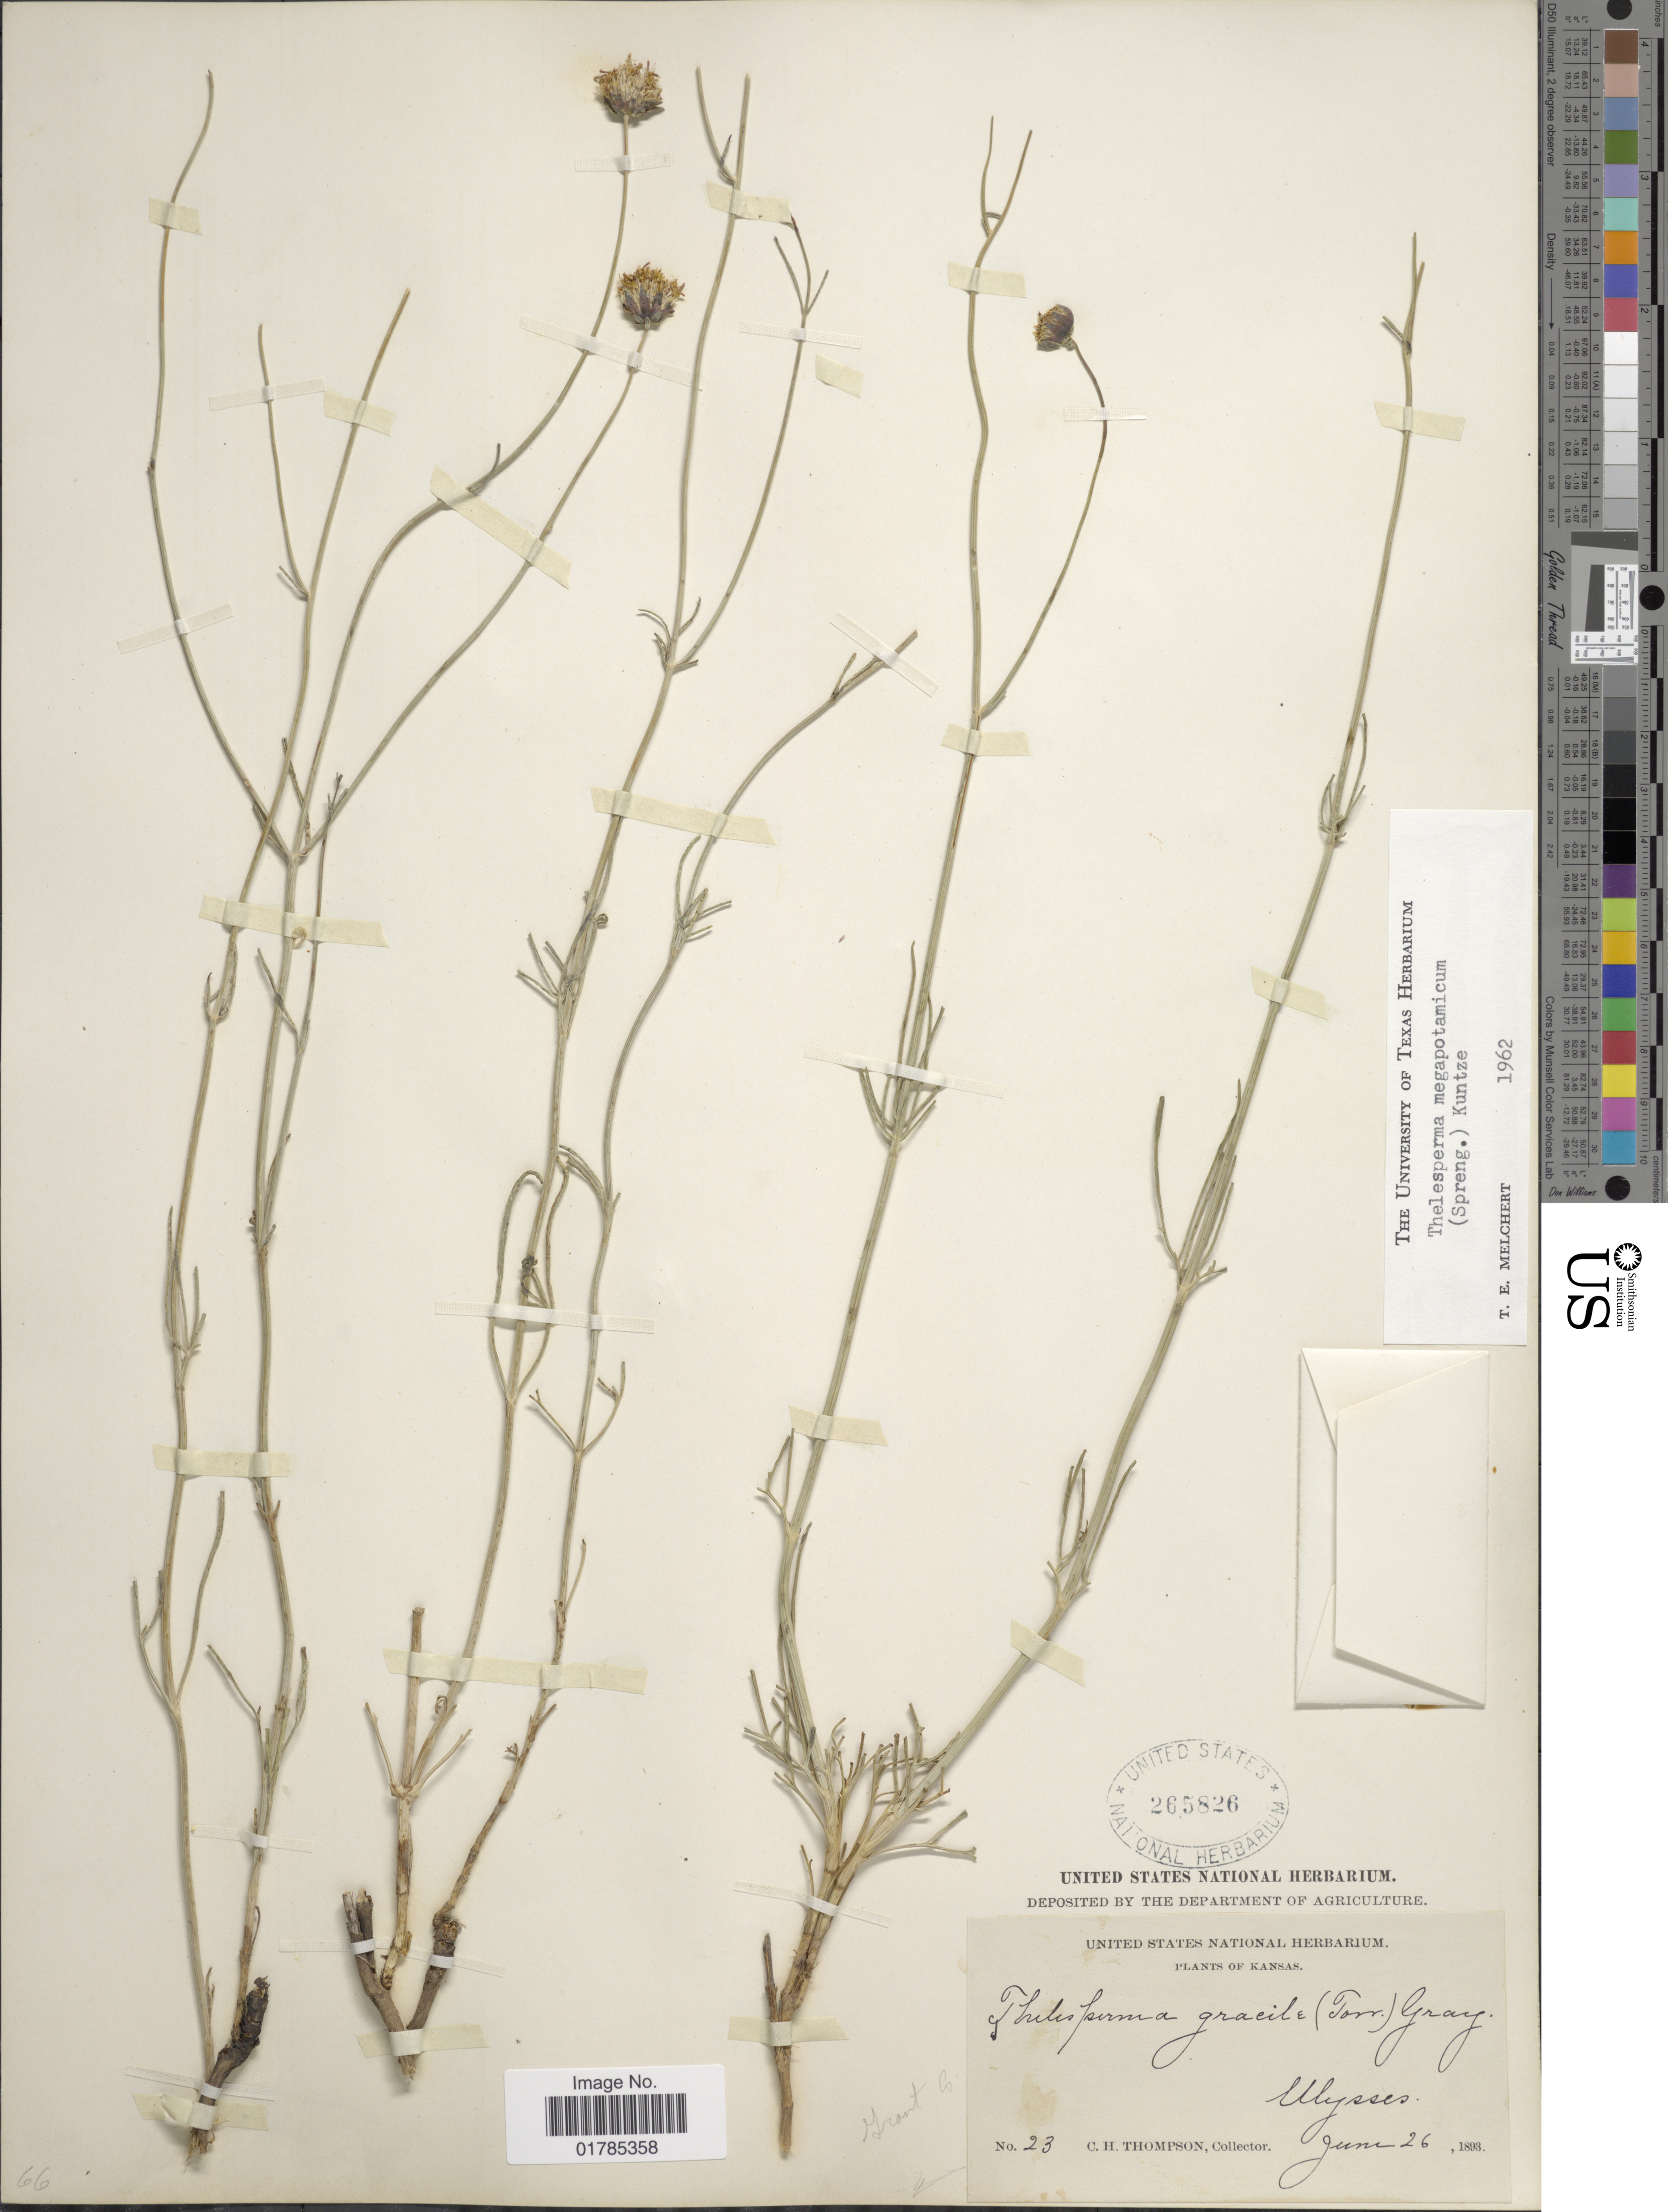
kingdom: Plantae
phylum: Tracheophyta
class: Magnoliopsida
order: Asterales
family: Asteraceae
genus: Thelesperma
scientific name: Thelesperma megapotamicum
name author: (Spreng.) Herter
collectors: C. H. Thompson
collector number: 23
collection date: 1893-06-26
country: United States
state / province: Kansas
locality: Ulysses, Grant Co.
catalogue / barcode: US 265826